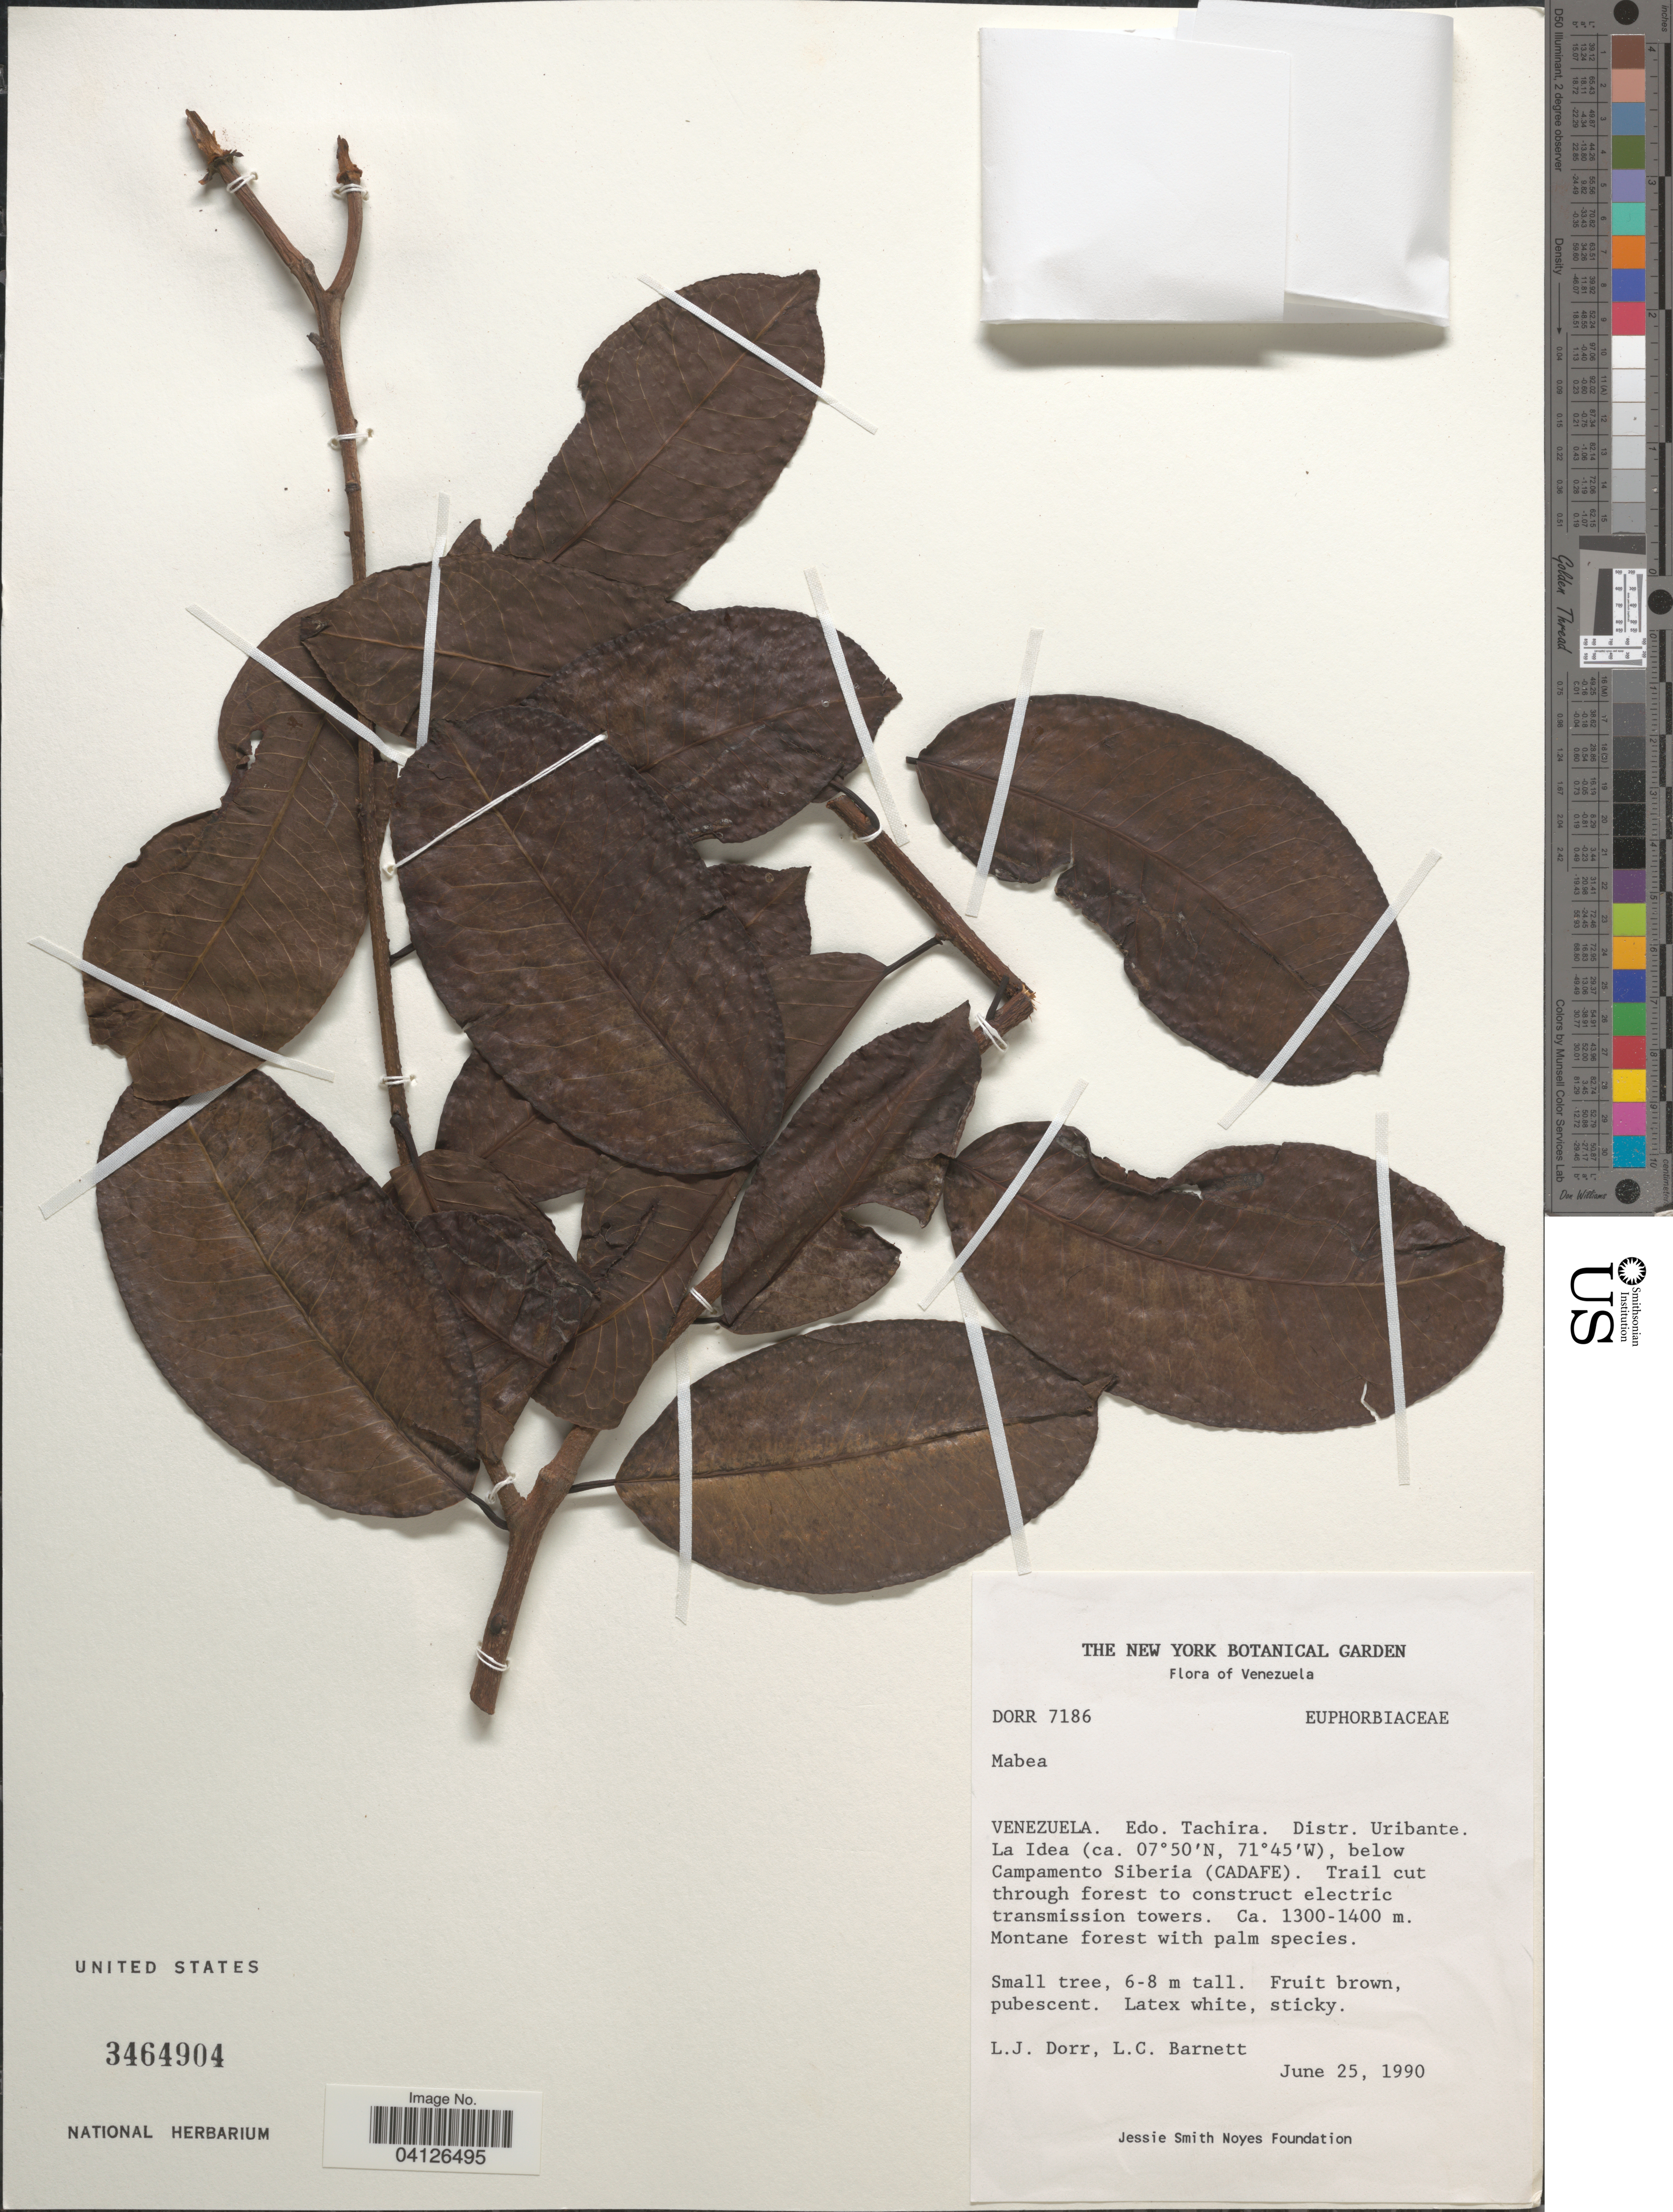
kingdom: Plantae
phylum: Tracheophyta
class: Magnoliopsida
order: Malpighiales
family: Euphorbiaceae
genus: Mabea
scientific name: Mabea sp.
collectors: L. J. Dorr & L. C. Barnett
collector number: DORR7186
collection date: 1990-06-25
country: Venezuela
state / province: Táchira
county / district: Uribante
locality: La Idea, below Campamento Siberia (CADAFE). Trail cut through forest to construct electric transmission towers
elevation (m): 1300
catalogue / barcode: US 3464904